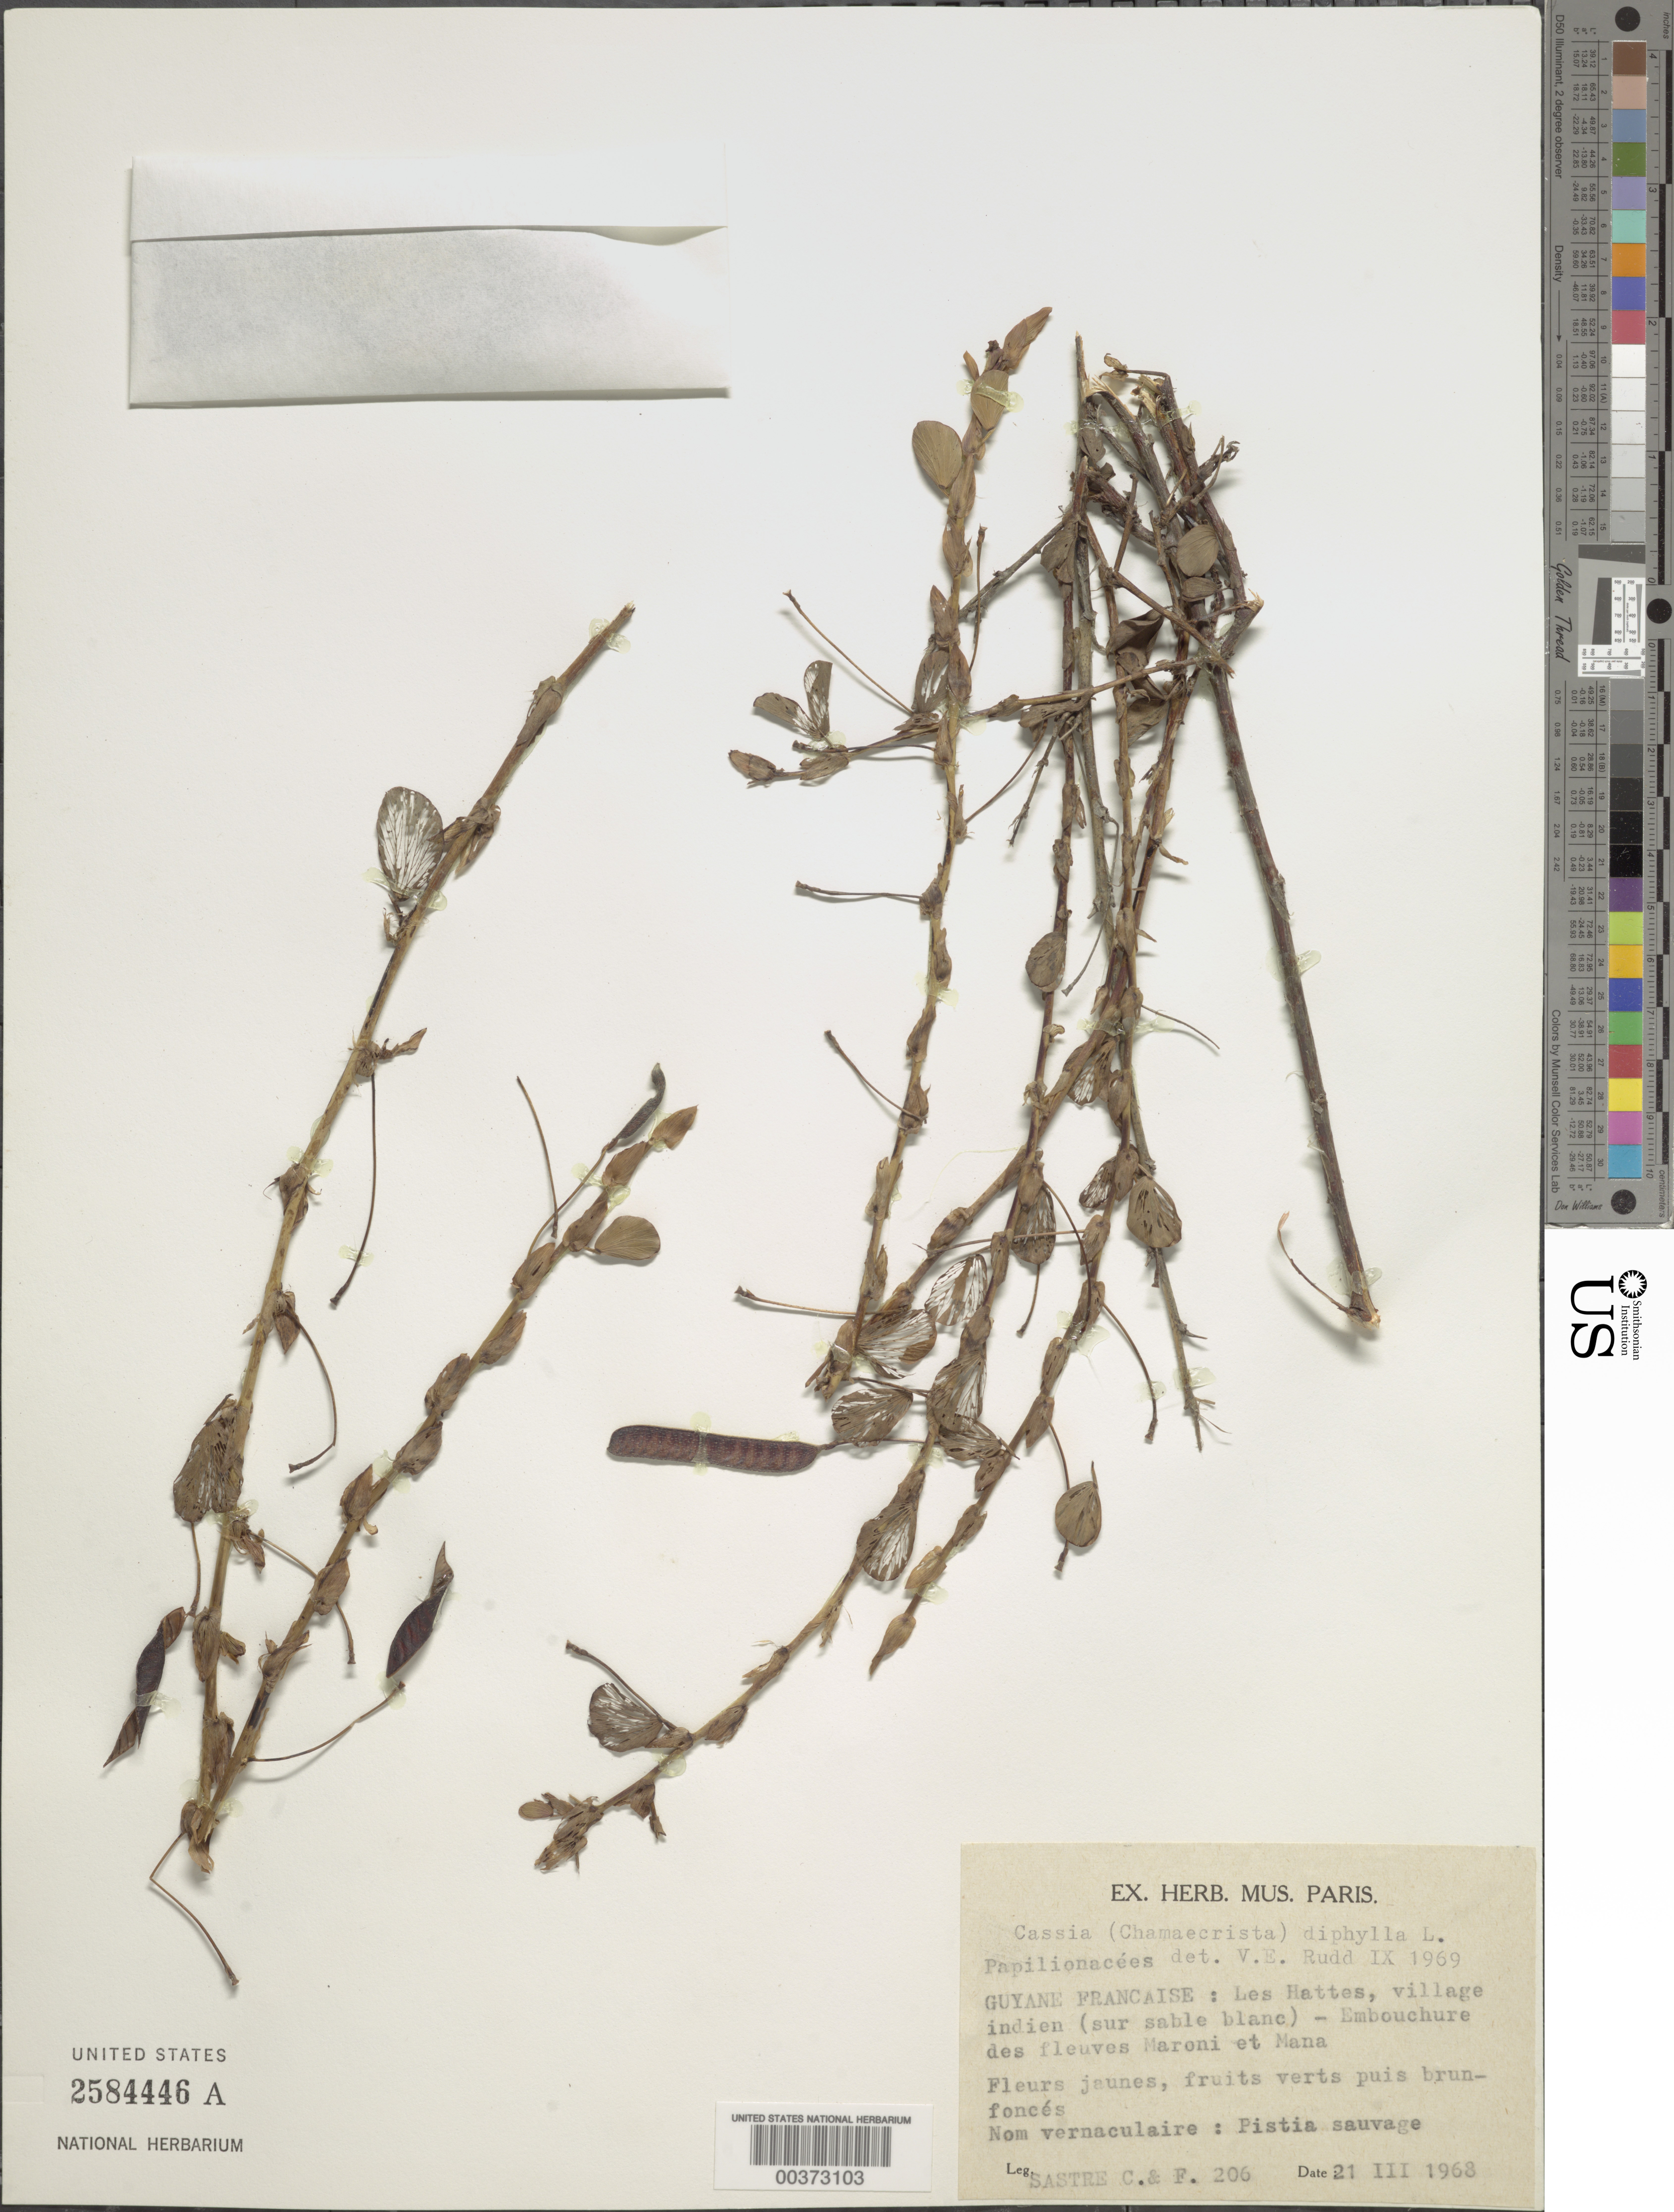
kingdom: Plantae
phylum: Tracheophyta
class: Magnoliopsida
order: Fabales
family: Fabaceae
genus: Chamaecrista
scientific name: Chamaecrista diphylla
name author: (L.) Greene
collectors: C. H. L. Sastre & F. Sastre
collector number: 206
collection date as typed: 21 Mar 1968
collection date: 1968-03-21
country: French Guiana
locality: Les hattes, village indien (sur sable blanc) embouchure des fleuves maroni et mana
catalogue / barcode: US 2584446A